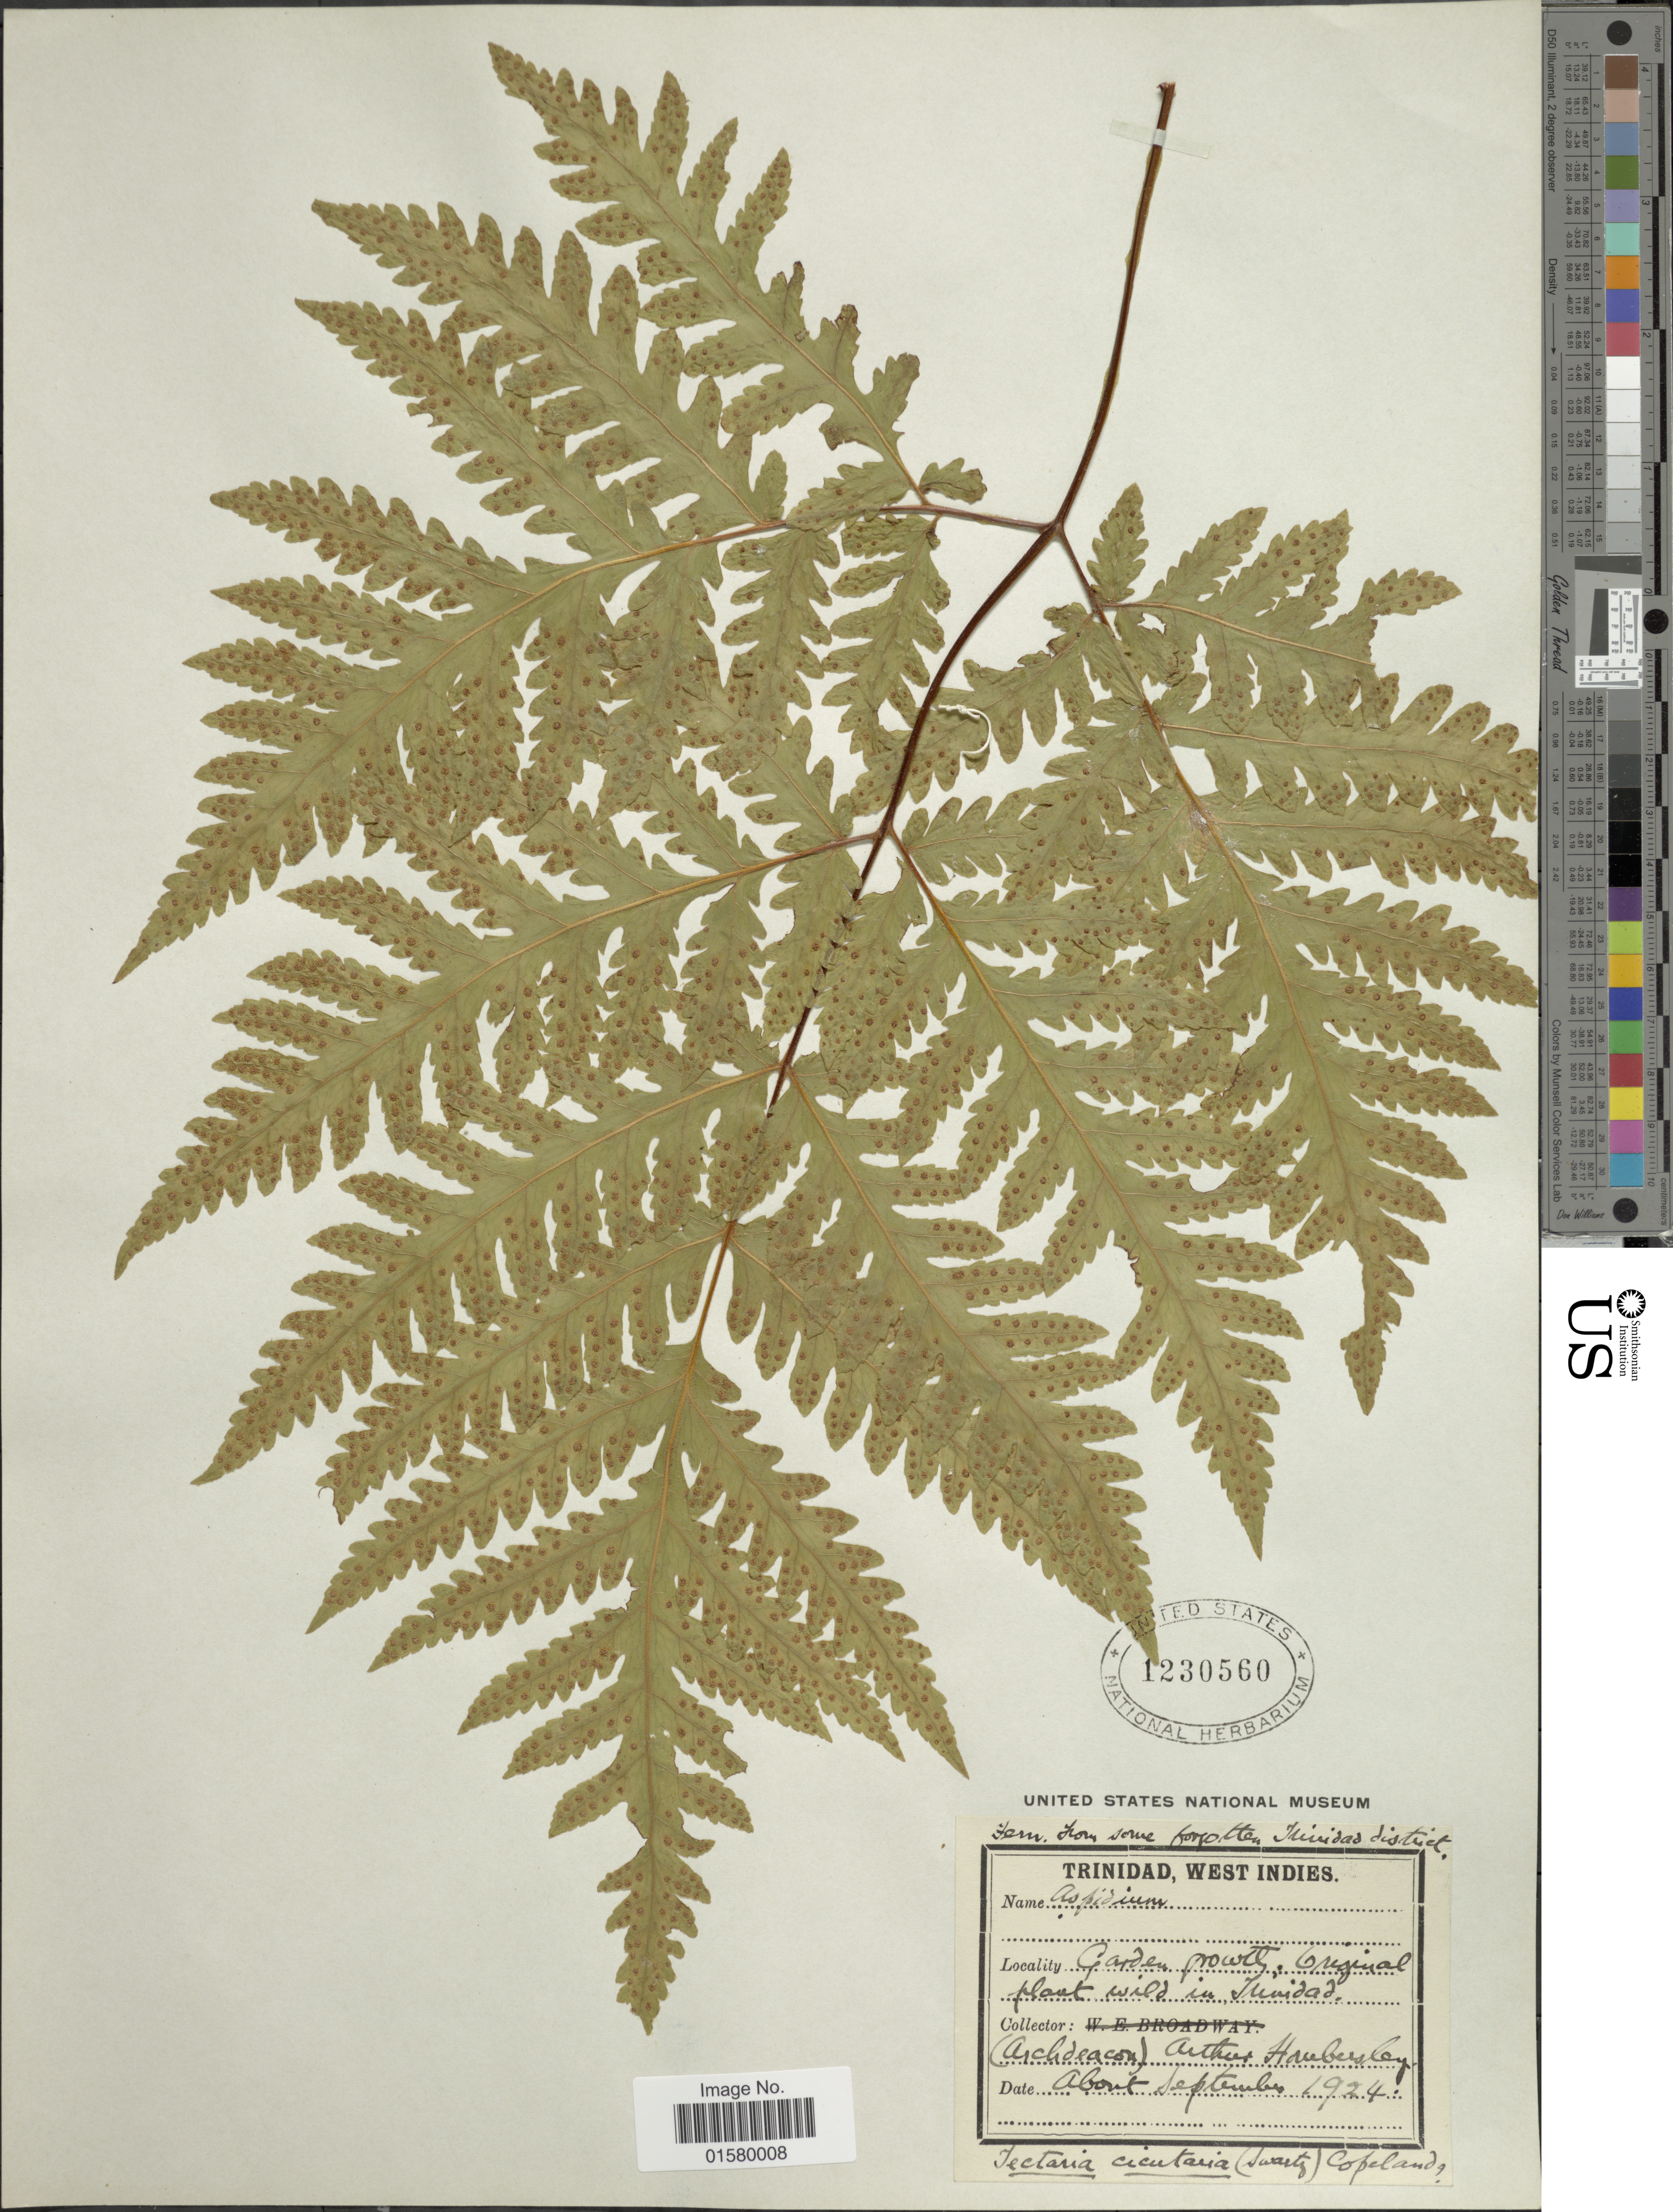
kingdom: Plantae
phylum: Tracheophyta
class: Polypodiopsida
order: Polypodiales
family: Tectariaceae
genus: Tectaria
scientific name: Tectaria trinitensis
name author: Maxon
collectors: A. Hombersley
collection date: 1924-09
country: Trinidad and Tobago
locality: Trinidad, West Indies, Garden growth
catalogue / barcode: US 1230560